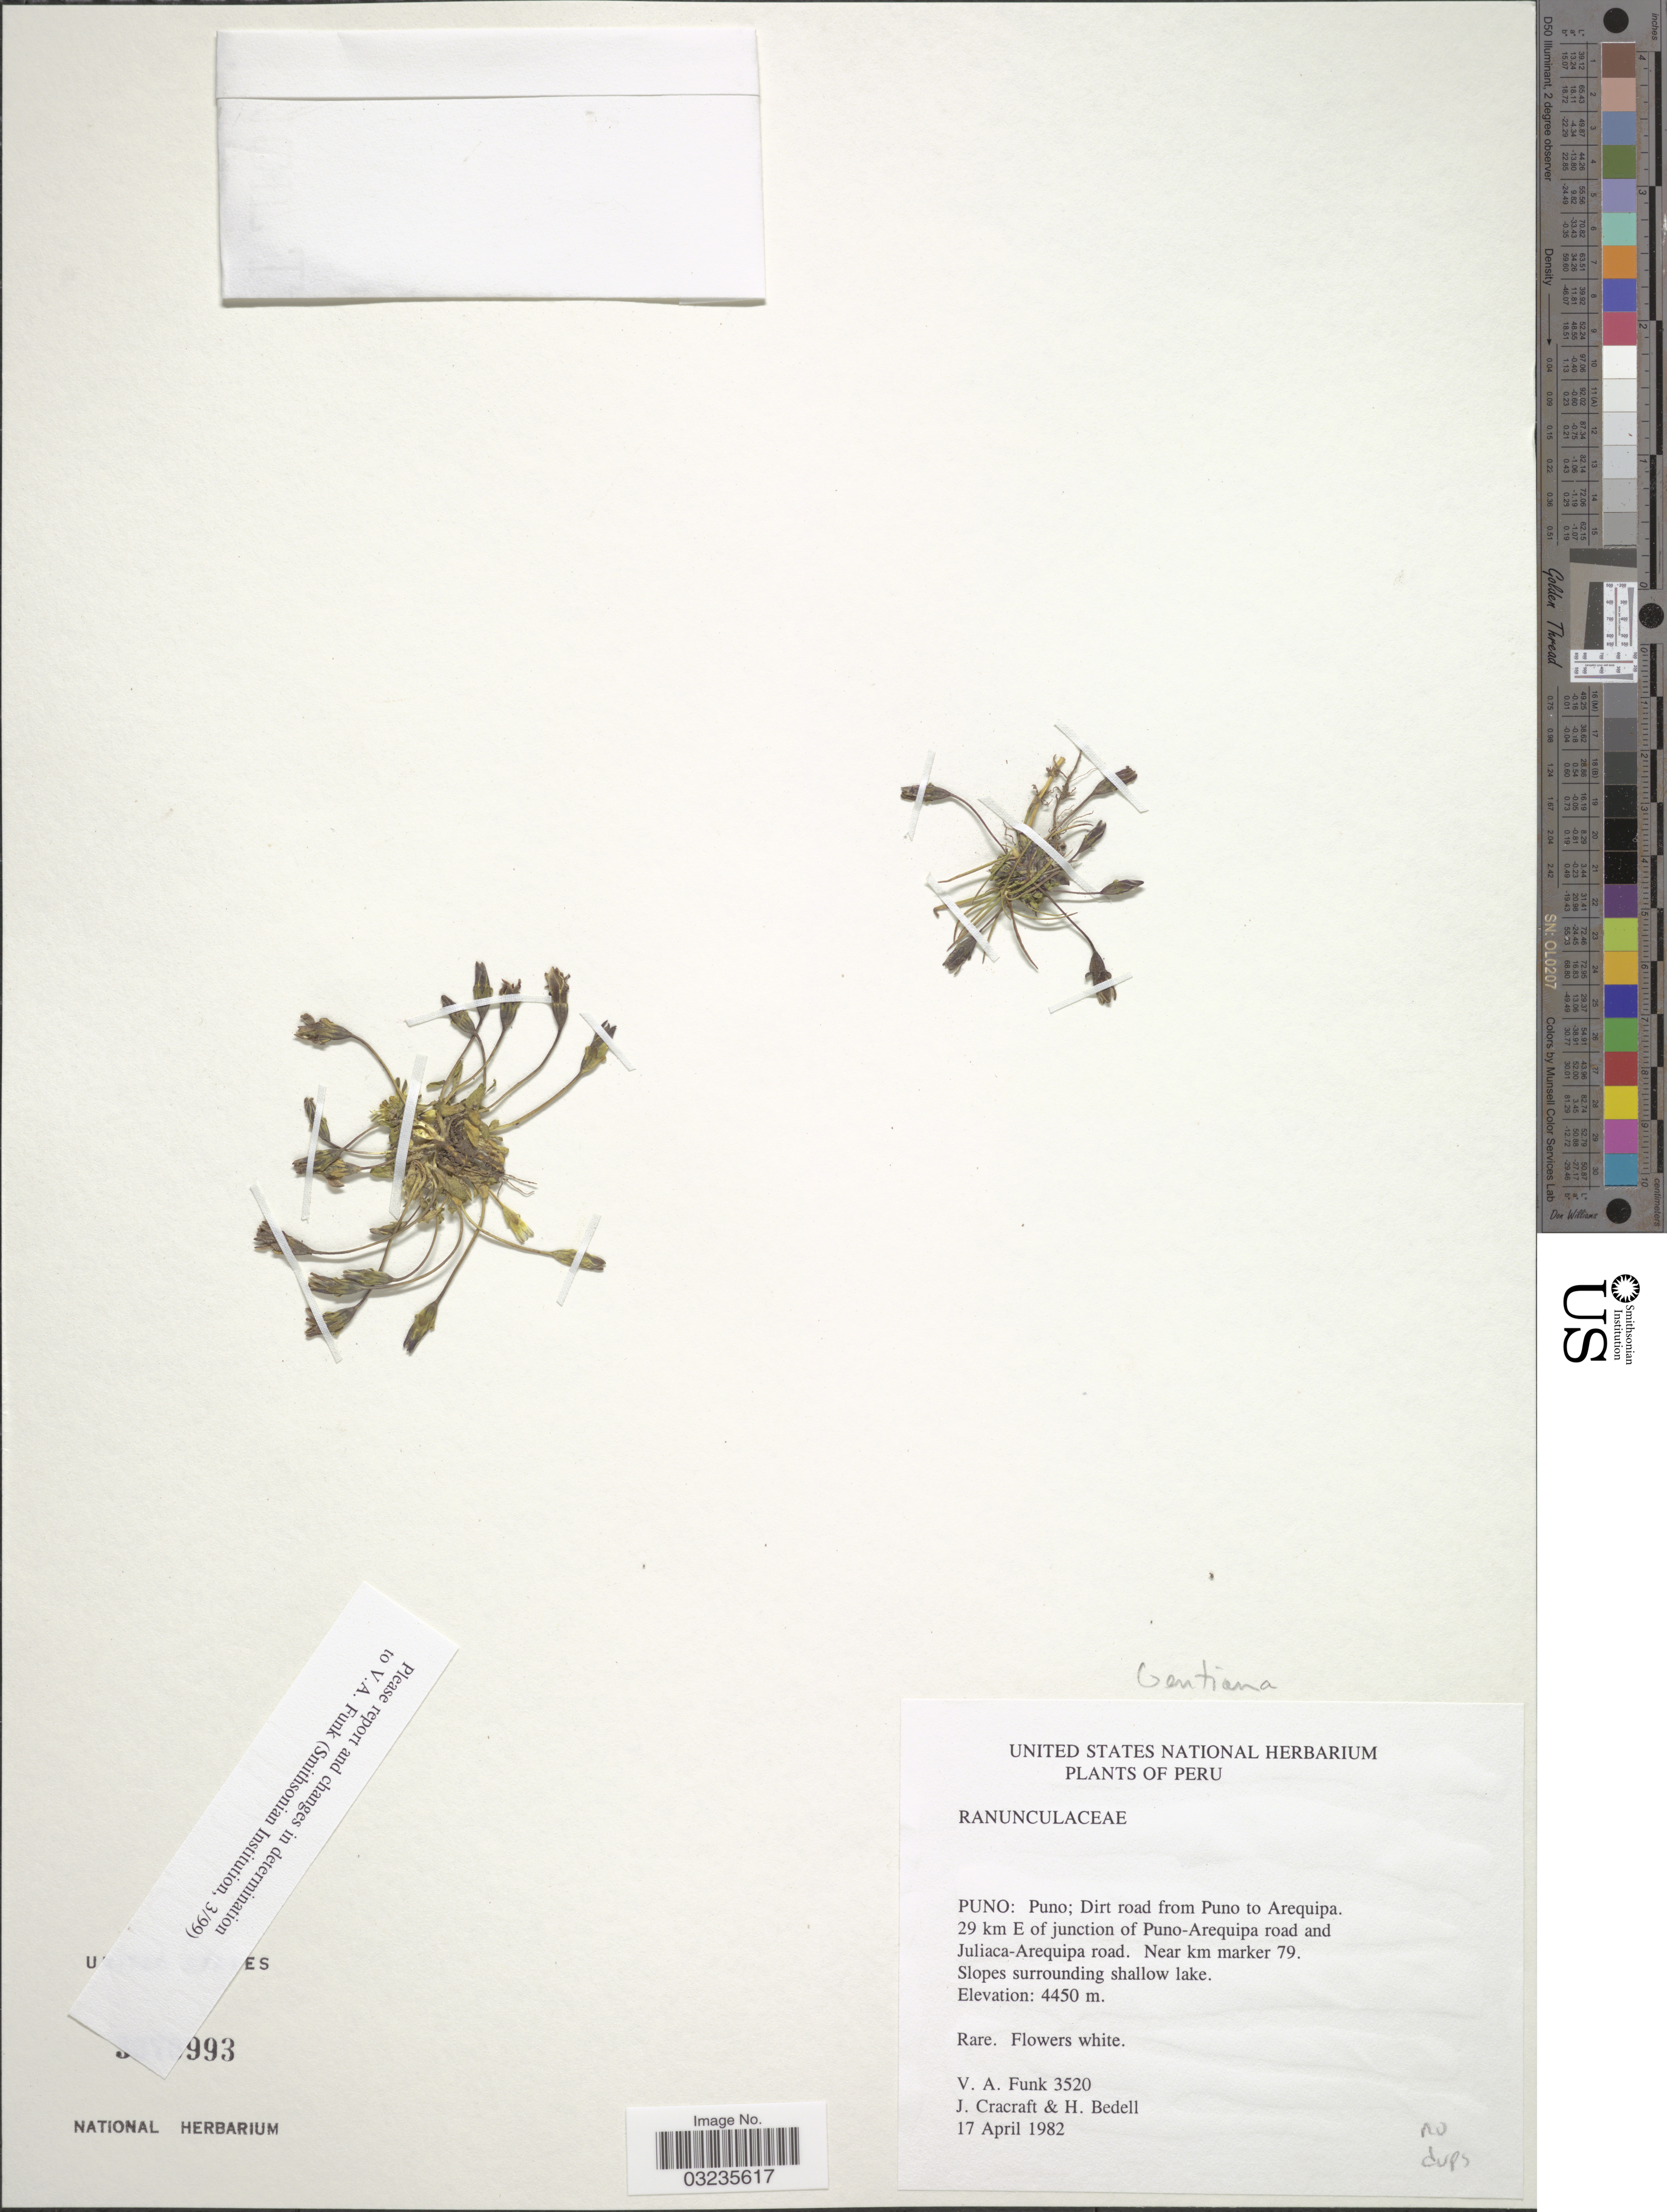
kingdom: Plantae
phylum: Tracheophyta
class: Magnoliopsida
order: Gentianales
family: Gentianaceae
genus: Gentiana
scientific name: Gentiana sp.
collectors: V. Funk, J. L. Cracraft & H. Bedell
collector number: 3520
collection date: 1982-04-17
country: Peru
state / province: Puno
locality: Puno; Dirt road from Puno to Arequipa. 29 km E of junction of Puno-Arequipa road and Juliaca-Arequipa road. Near km marker 79.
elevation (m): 4450